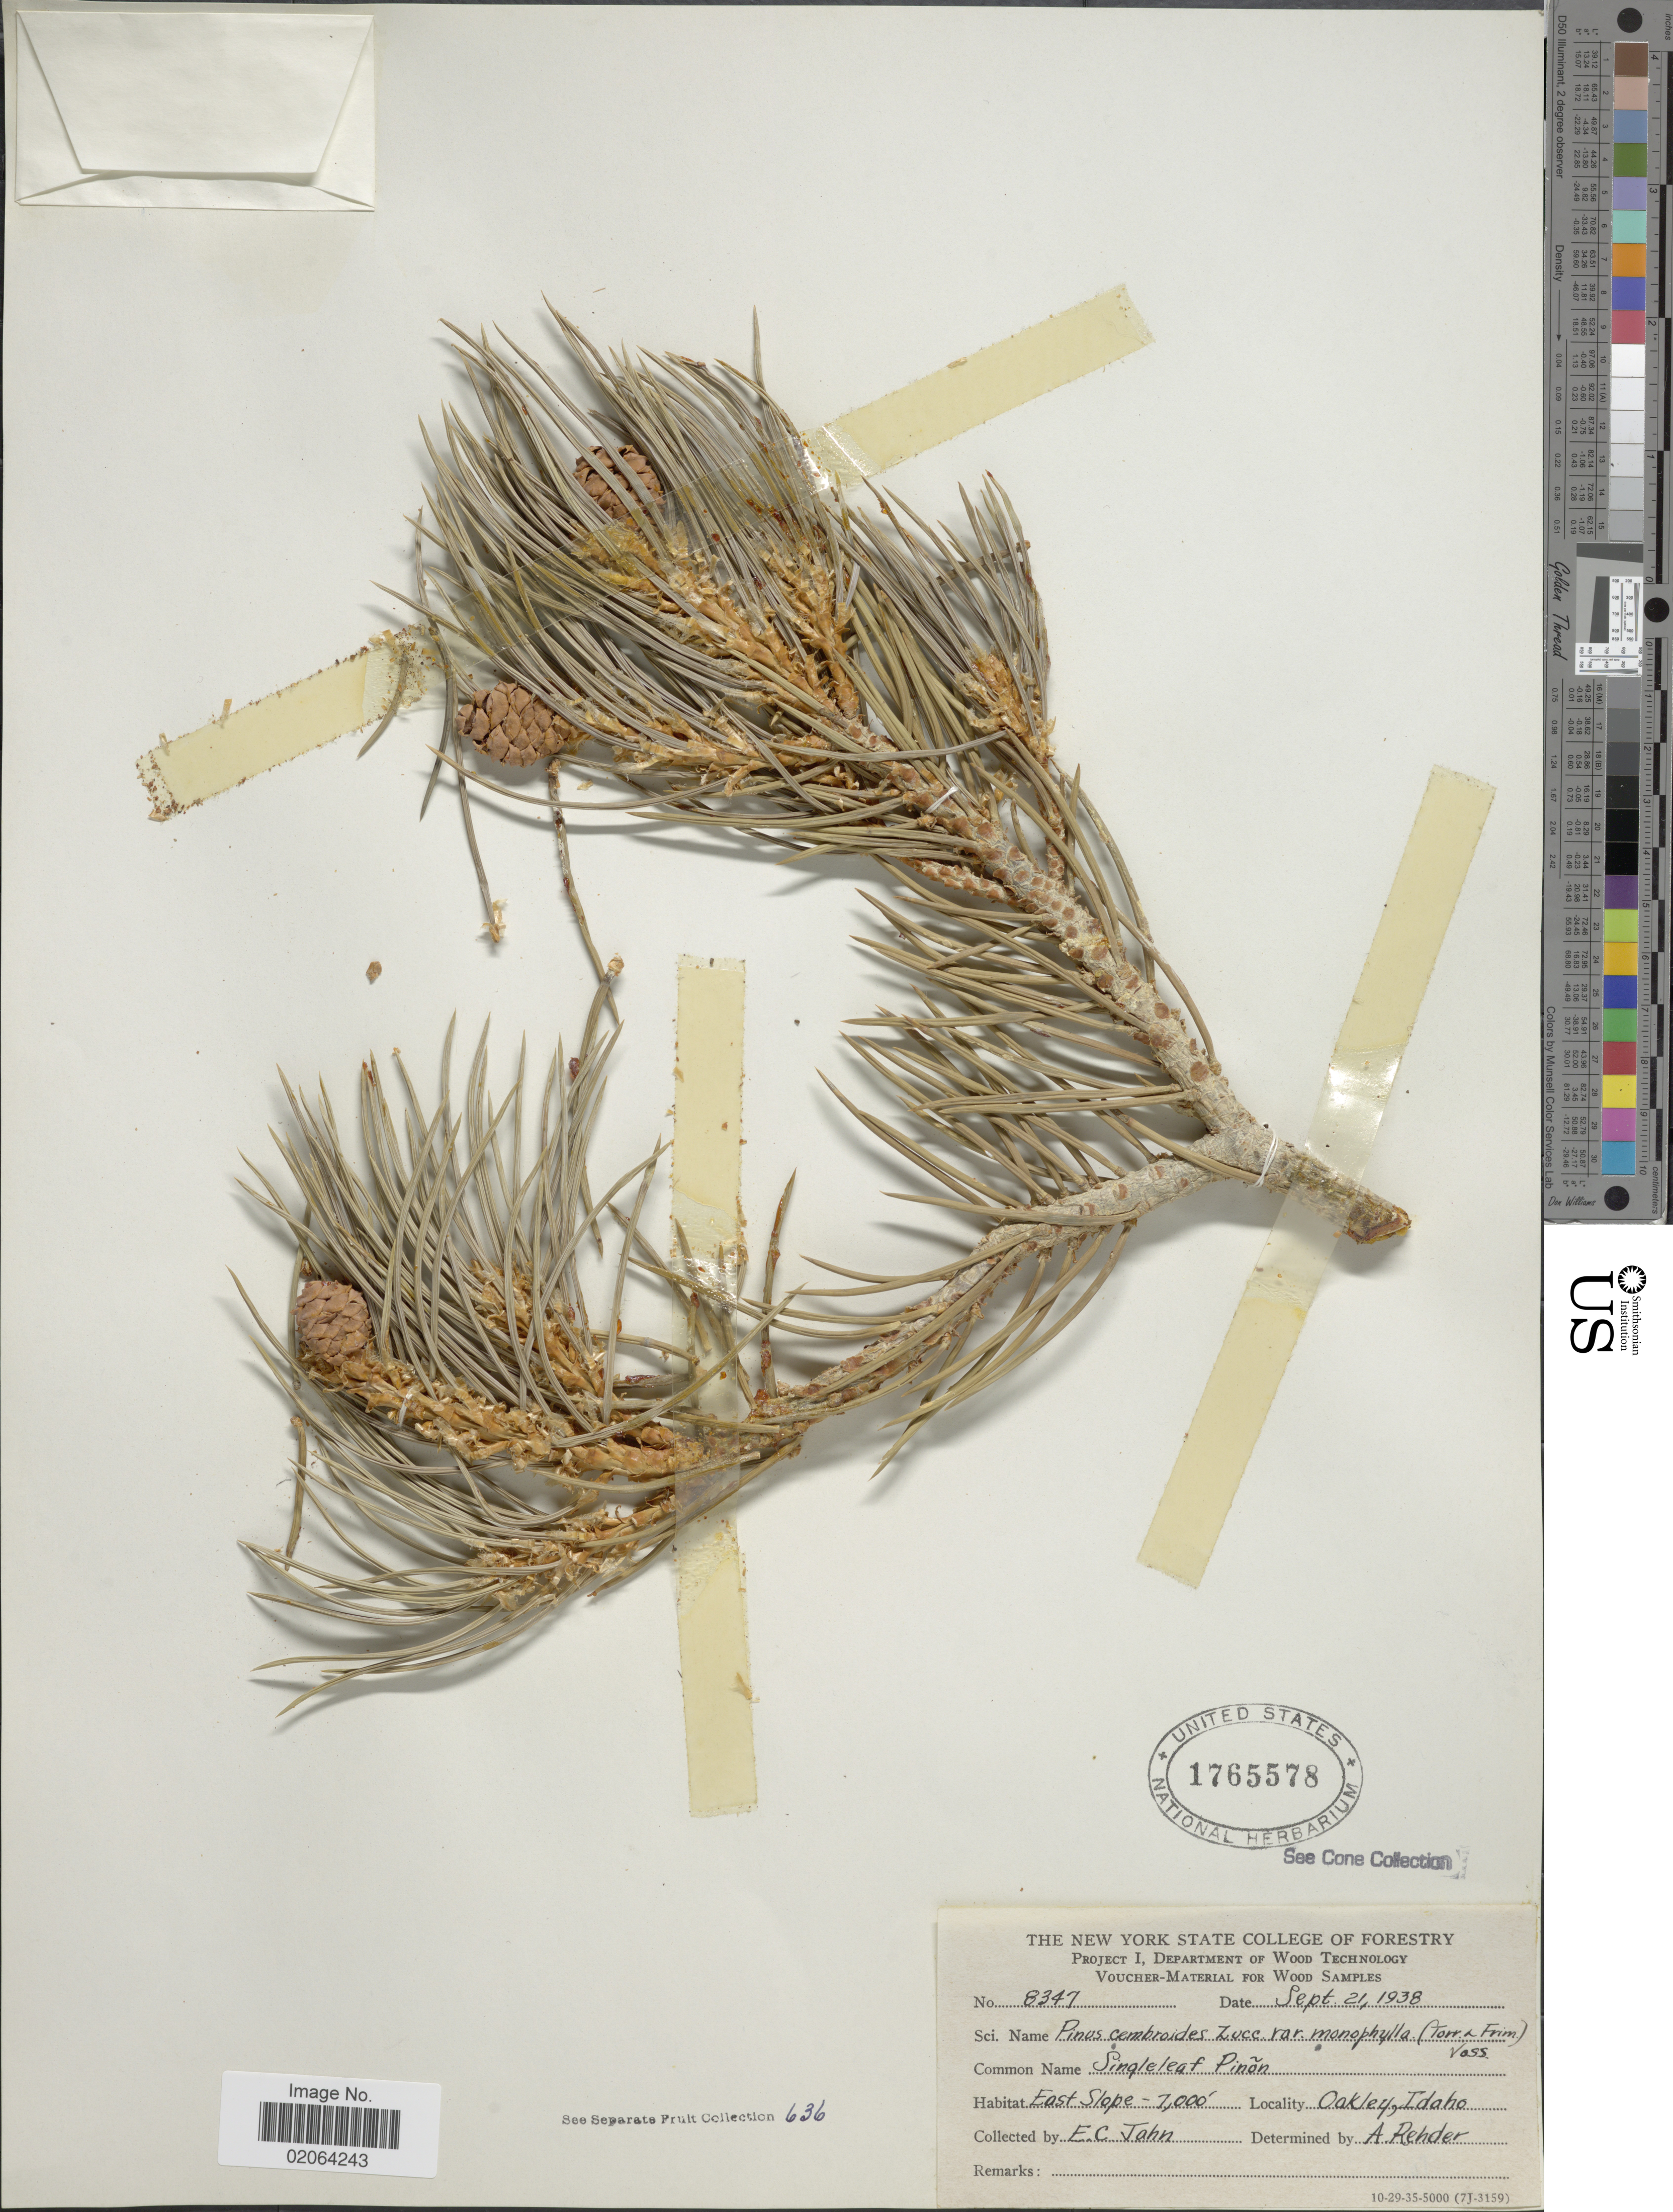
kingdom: Plantae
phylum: Tracheophyta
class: Pinopsida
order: Pinales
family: Pinaceae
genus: Pinus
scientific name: Pinus monophylla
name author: Torr. & Frém.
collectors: E. Jahn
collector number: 8347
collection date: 1938-09-21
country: United States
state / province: Idaho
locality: Oakley, Idaho. East Slope.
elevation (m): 305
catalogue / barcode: US 1765578